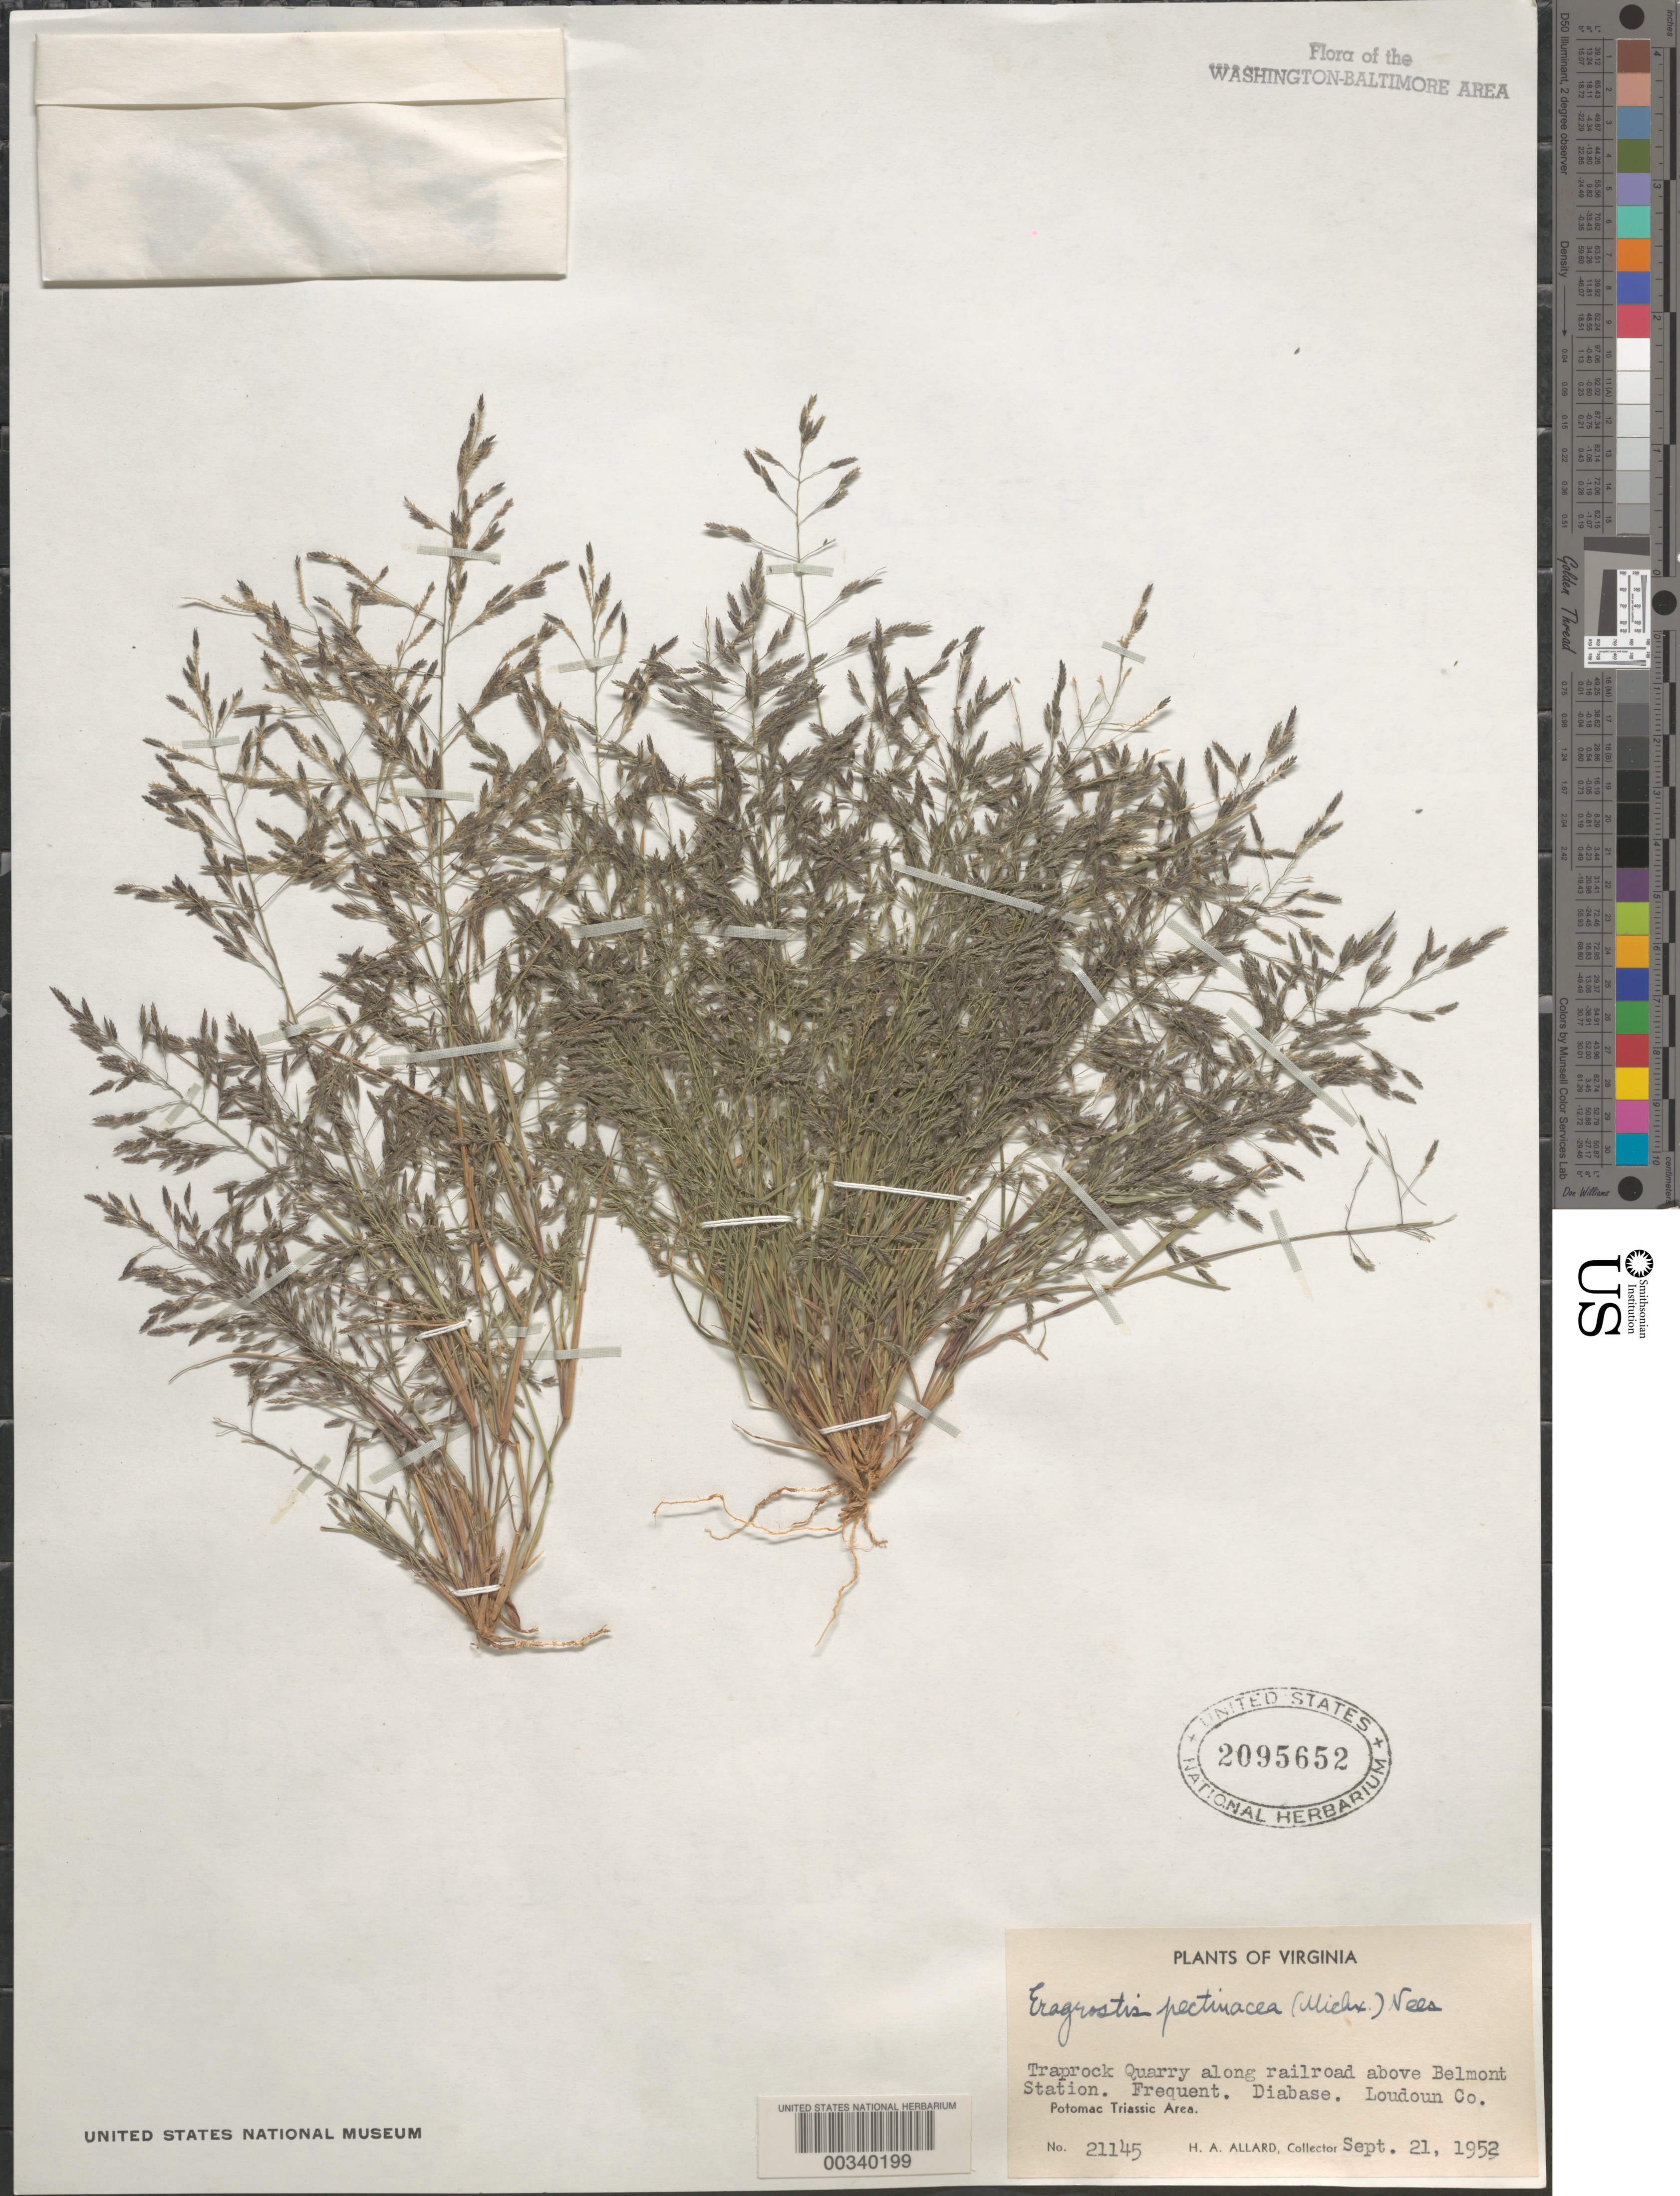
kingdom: Plantae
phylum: Tracheophyta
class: Liliopsida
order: Poales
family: Poaceae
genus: Eragrostis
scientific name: Eragrostis pectinacea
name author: (Michx.) Nees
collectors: H. A. Allard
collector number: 21145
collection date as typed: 21 Sep 1952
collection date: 1952-09-21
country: United States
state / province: Virginia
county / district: Loudoun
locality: Above Belmont Station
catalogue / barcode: US 2095652